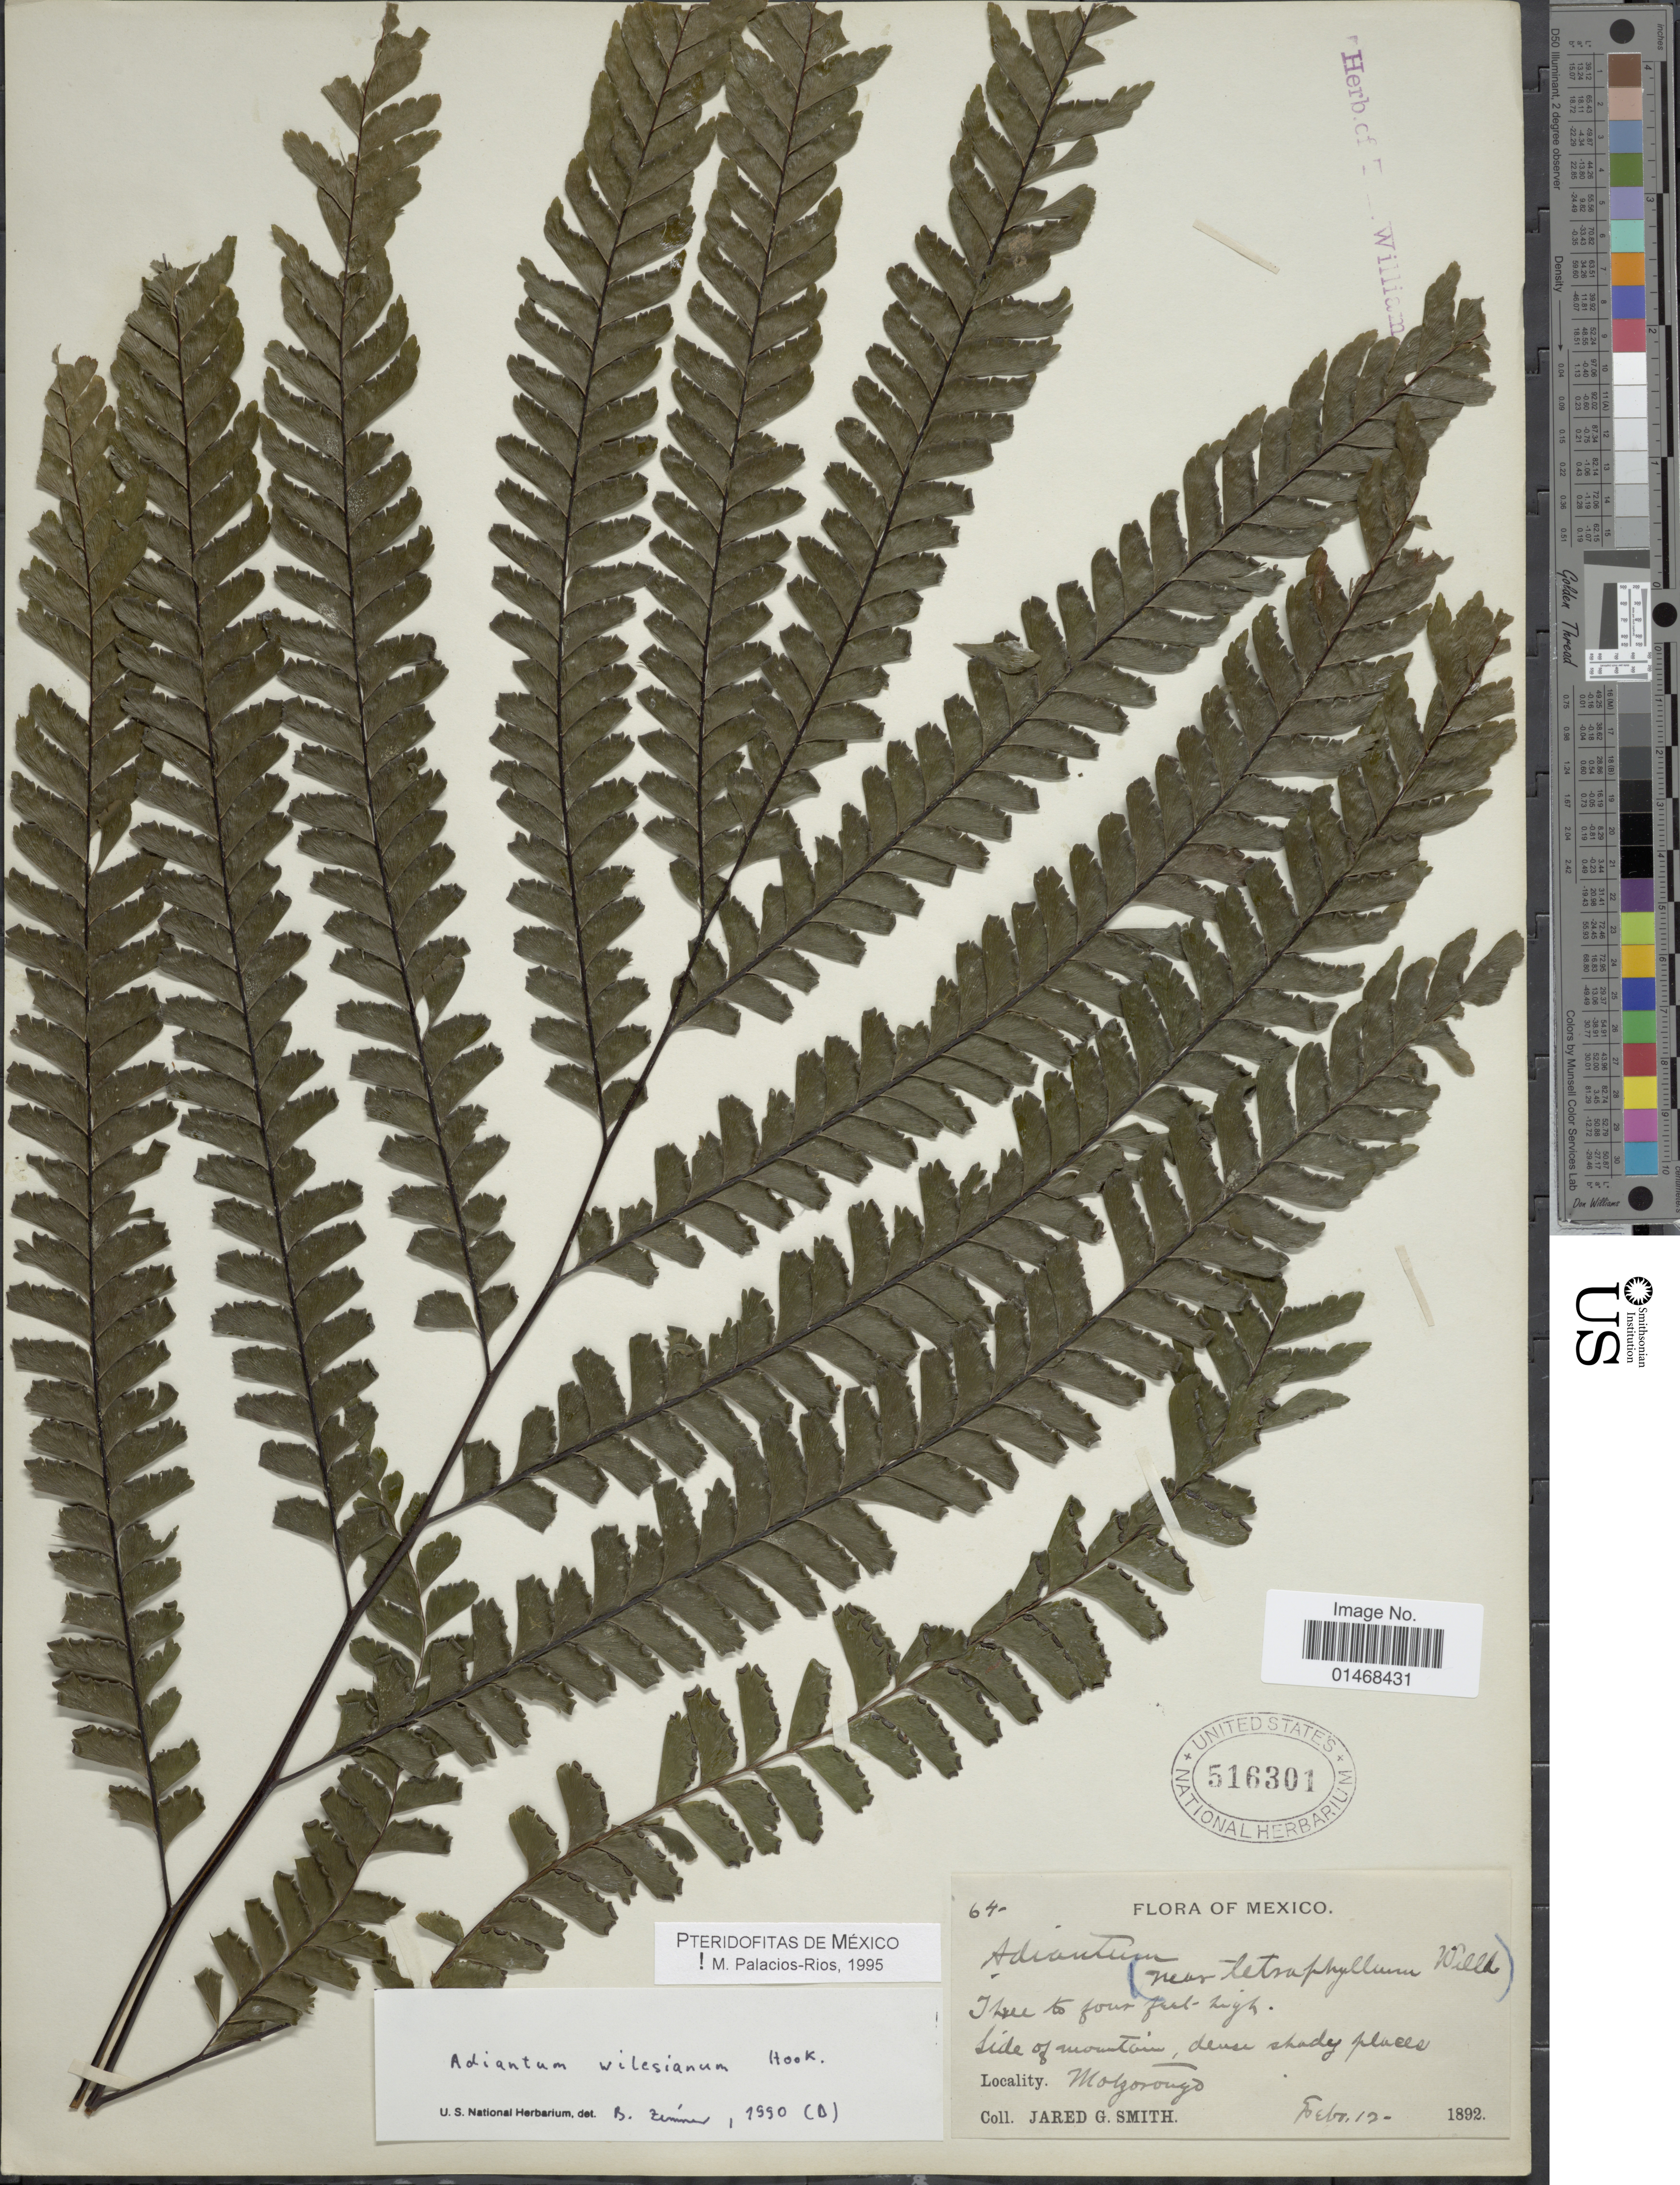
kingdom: Plantae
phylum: Tracheophyta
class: Polypodiopsida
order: Polypodiales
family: Pteridaceae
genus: Adiantum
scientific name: Adiantum wilesianum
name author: Hook.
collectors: J. G. Smith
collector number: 64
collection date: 1892-02-12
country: Mexico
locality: Side of mountain, dense shady places, Motzorongo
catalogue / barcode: US 516301